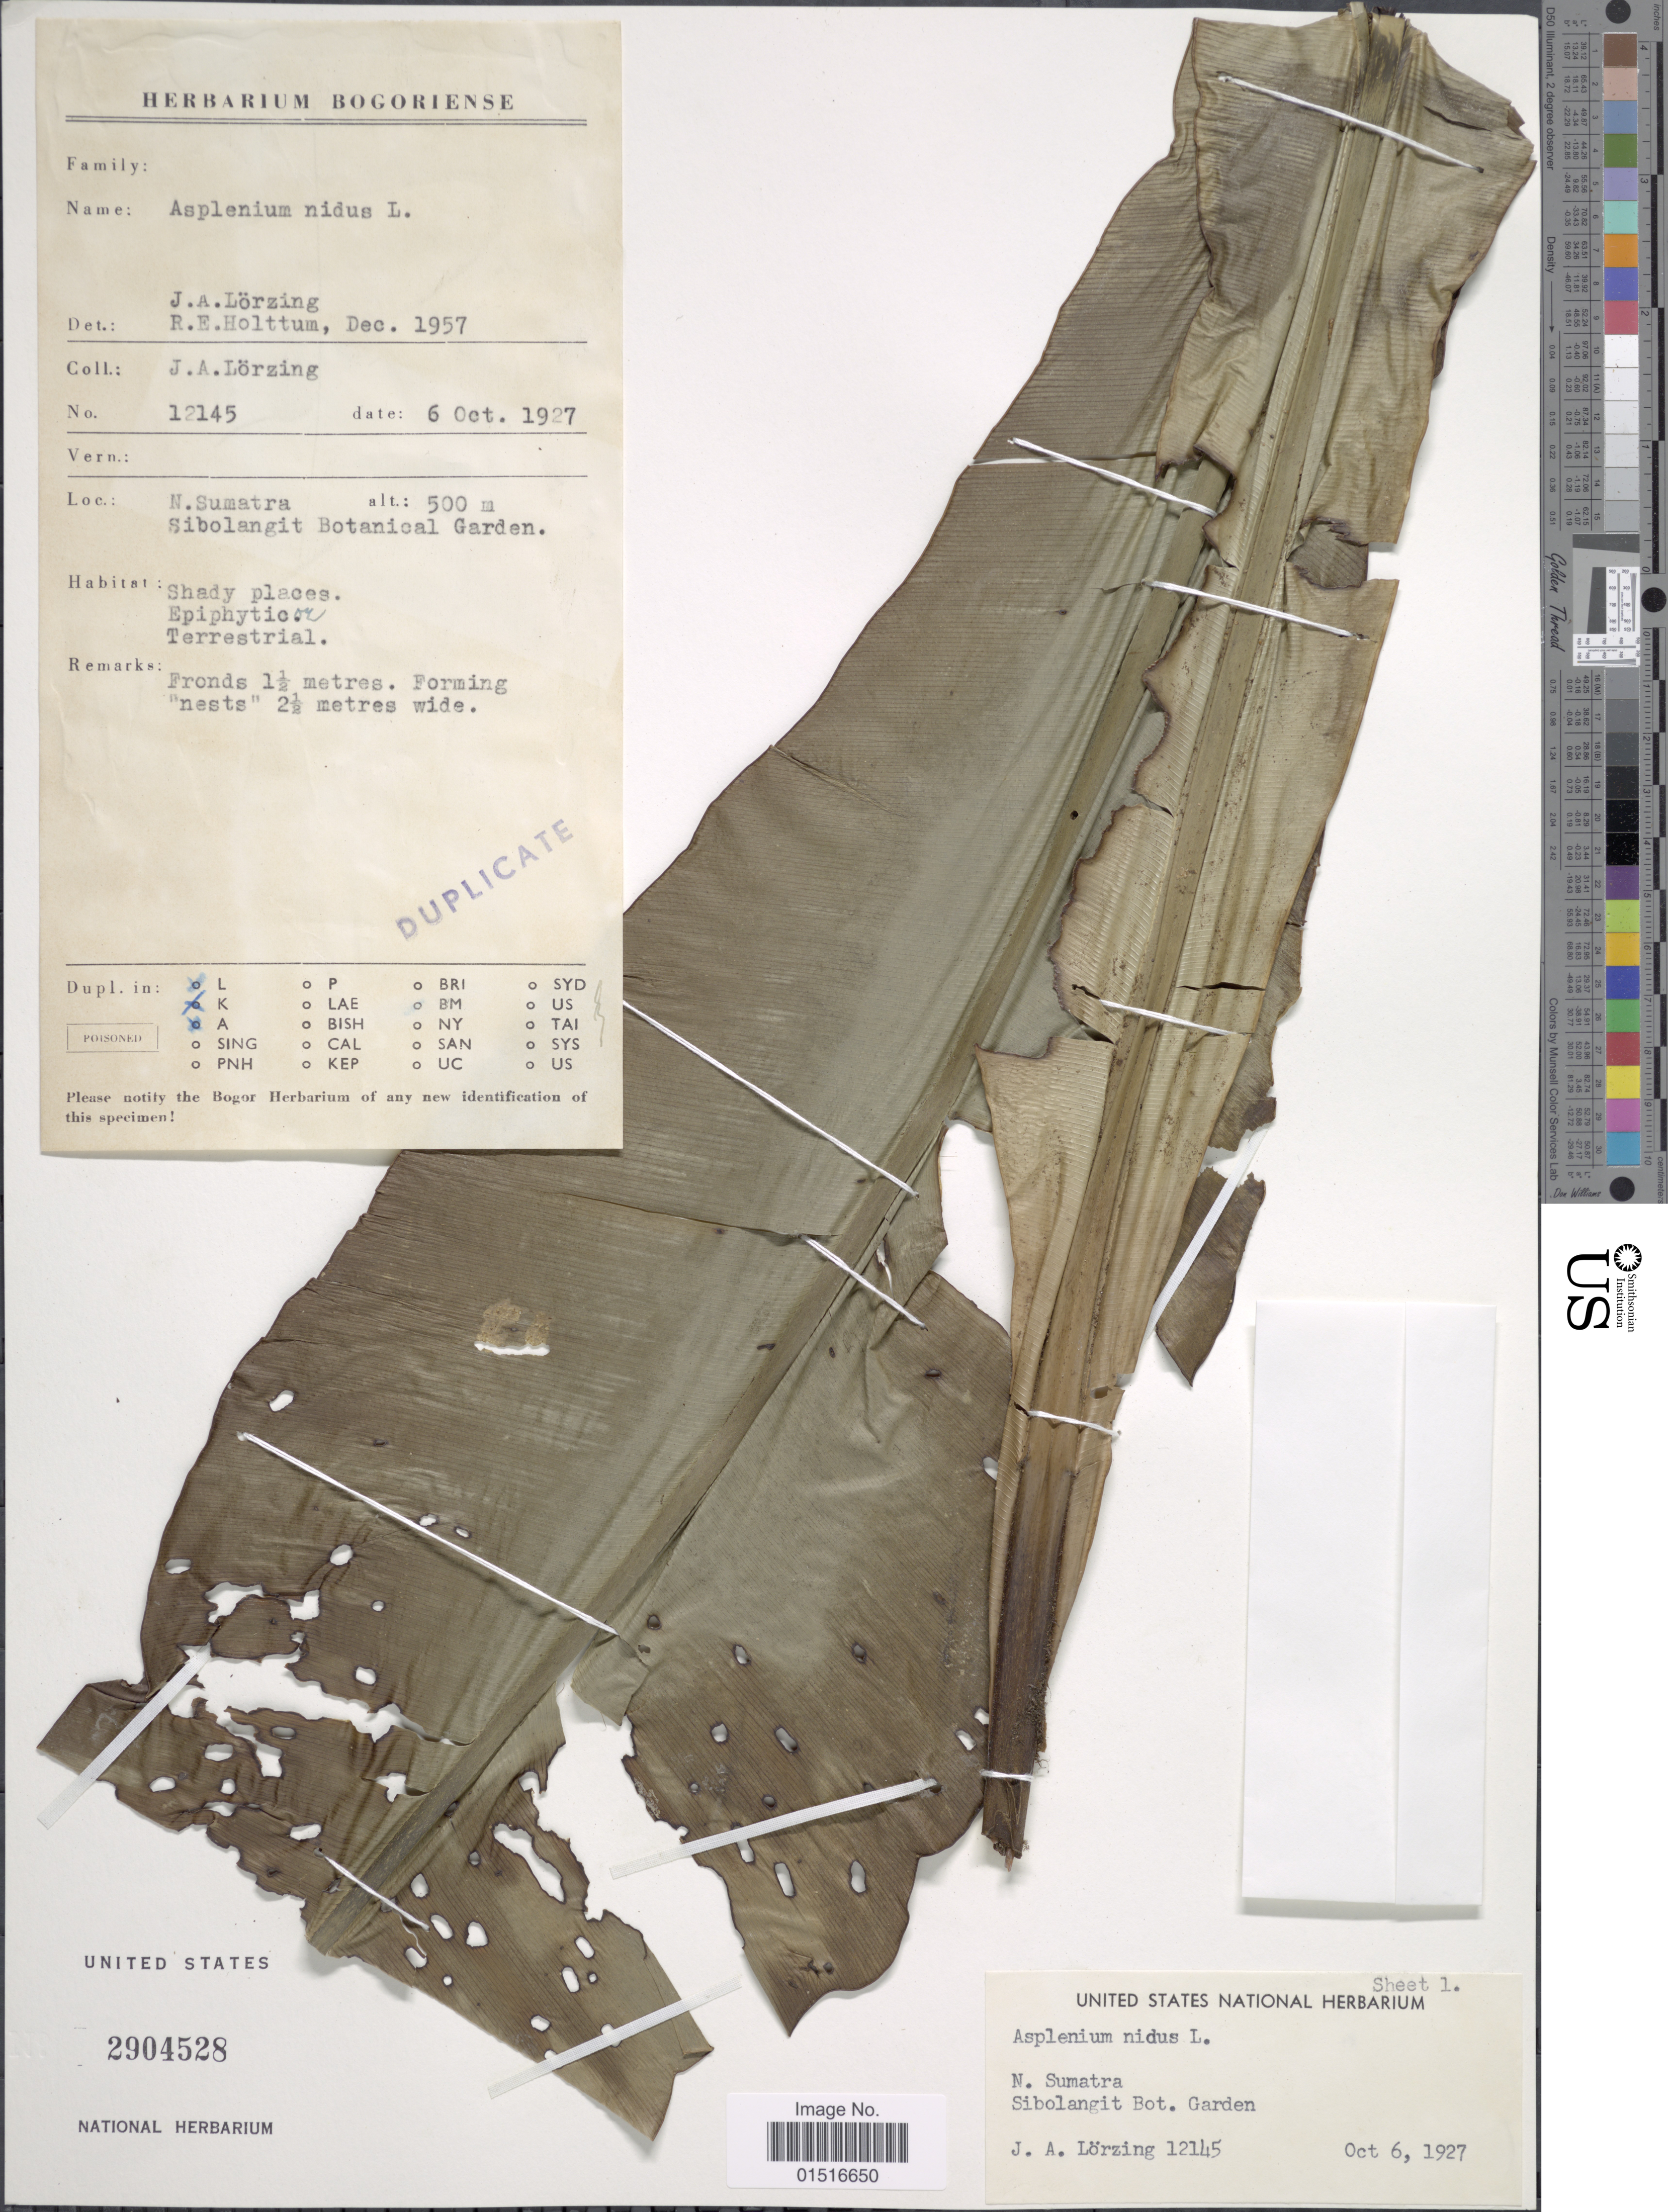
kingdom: Plantae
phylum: Tracheophyta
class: Polypodiopsida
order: Polypodiales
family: Aspleniaceae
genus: Asplenium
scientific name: Asplenium nidus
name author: L.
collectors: J. Lorzing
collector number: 12145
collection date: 1927-10-06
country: Indonesia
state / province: Sumatra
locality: N. Sumatra, Sibolangit Botanical Garden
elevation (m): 500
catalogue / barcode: US 2904528